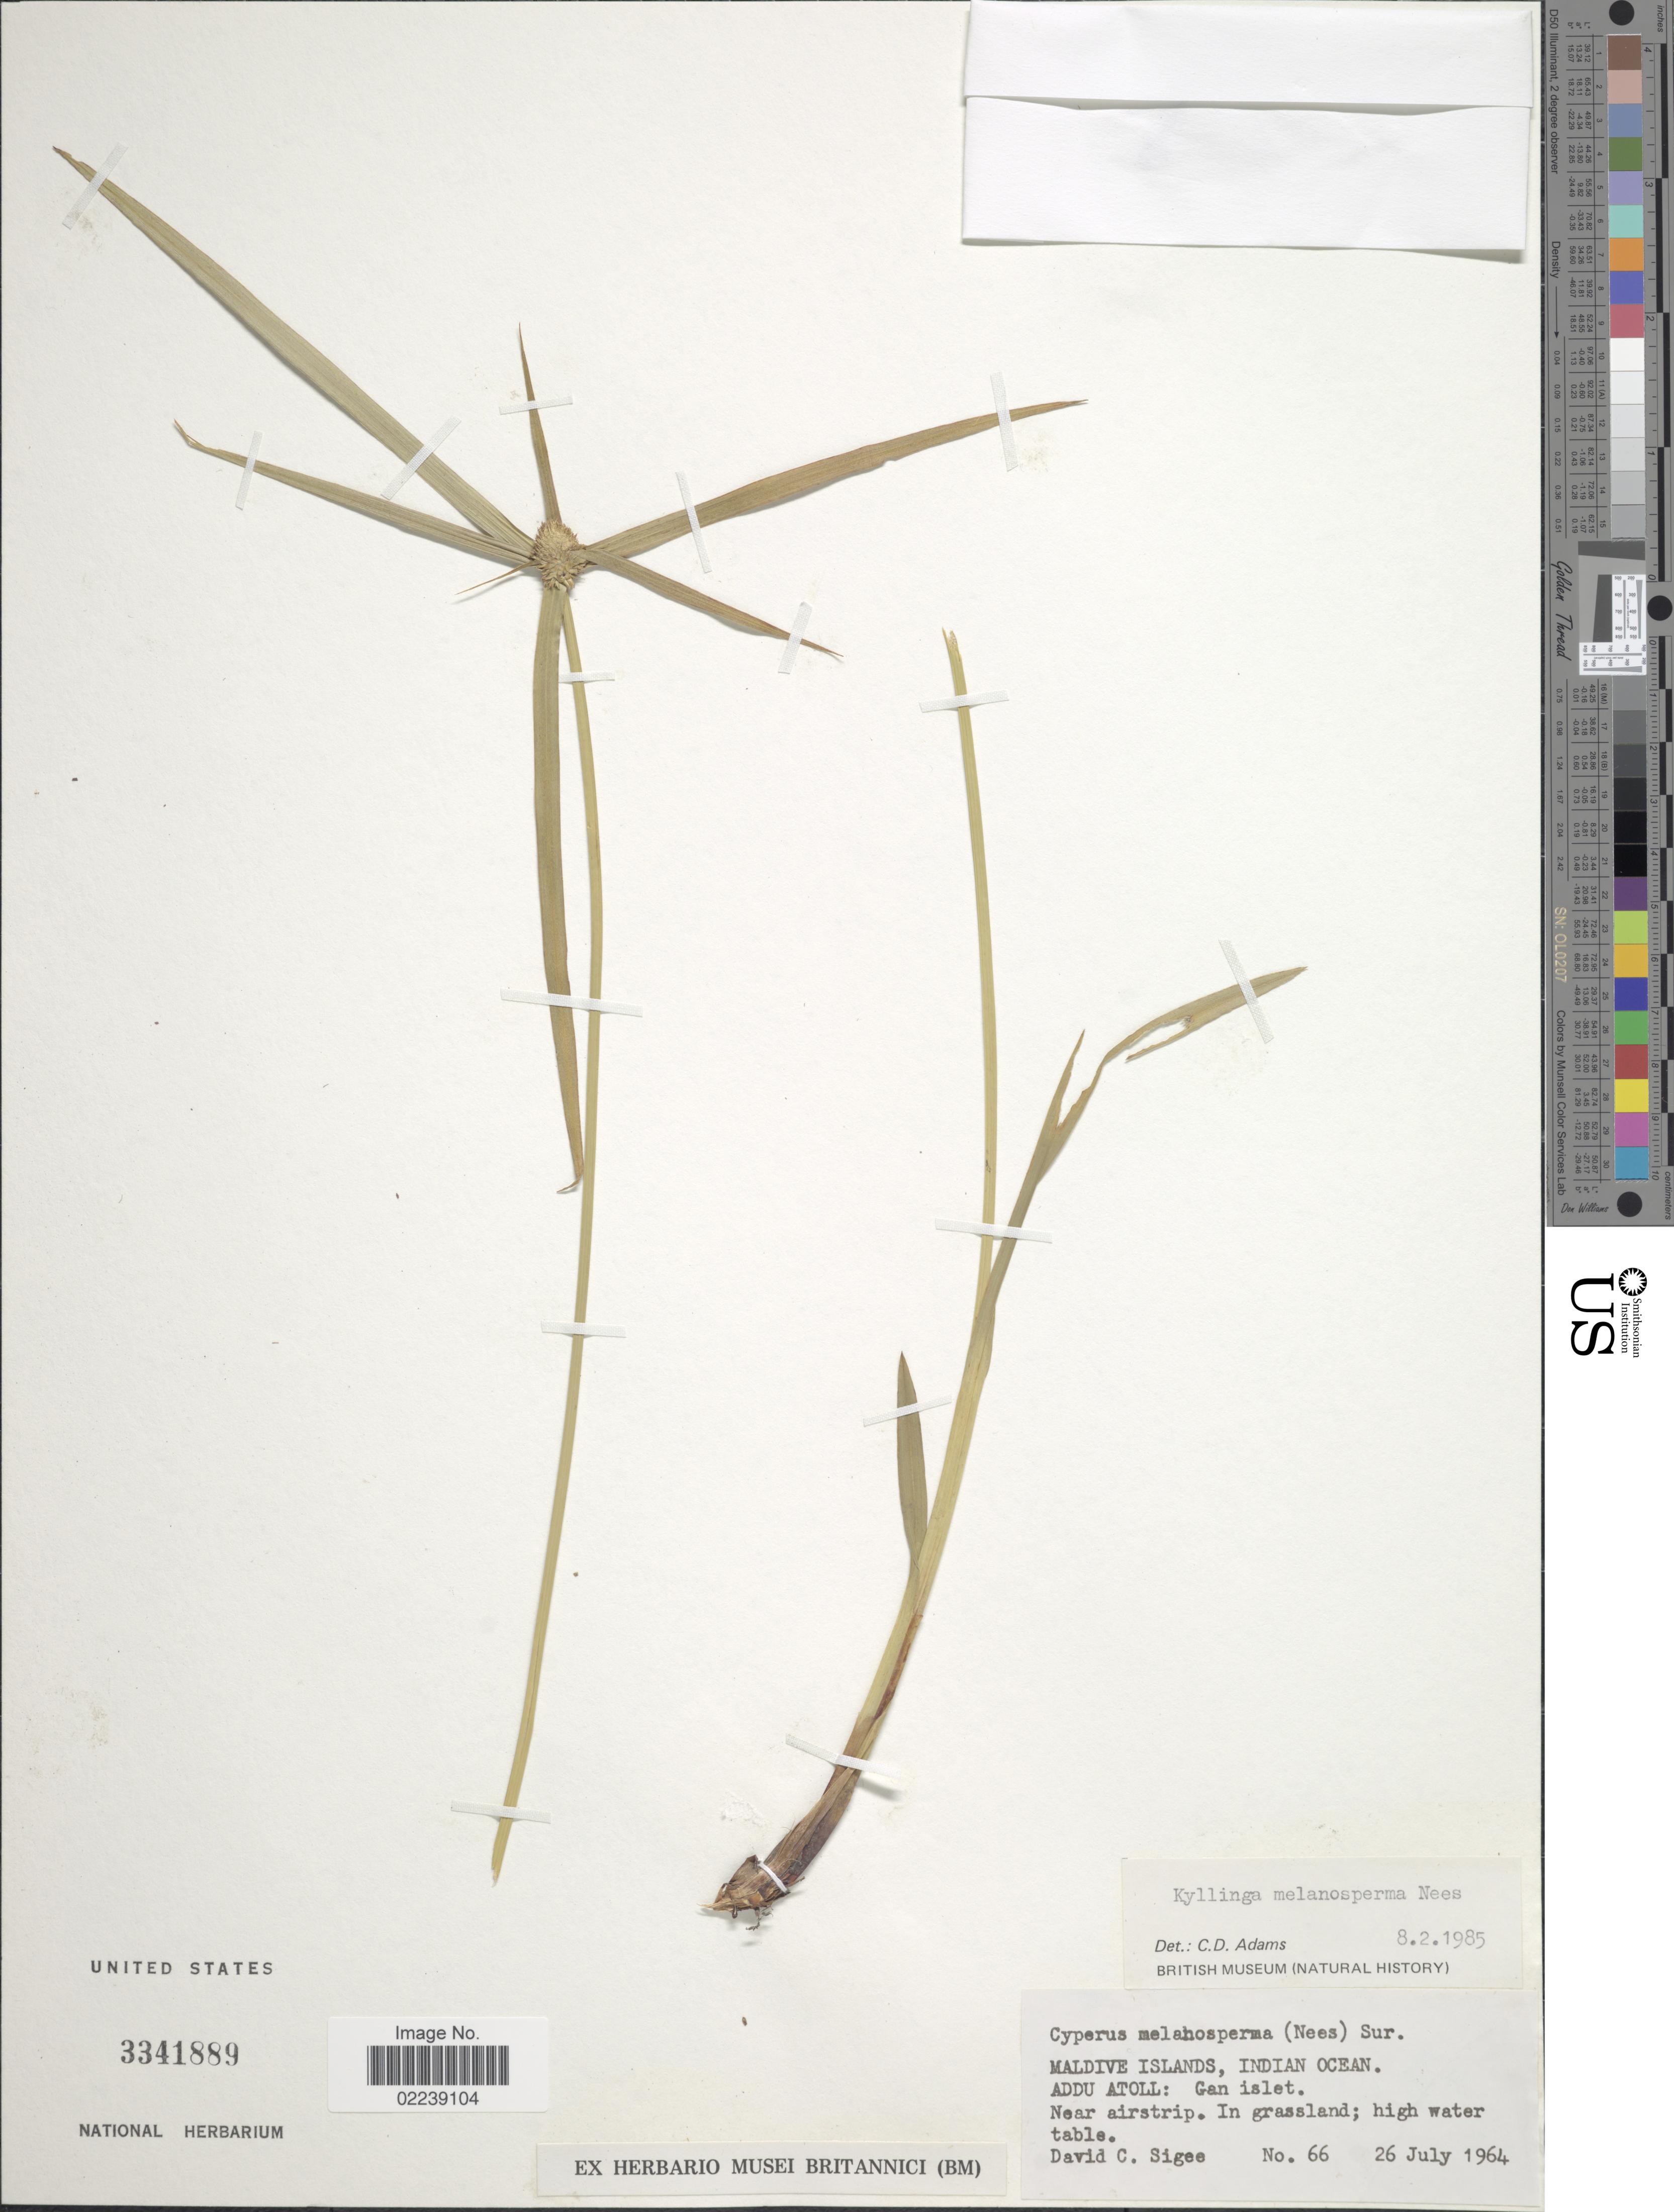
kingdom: Plantae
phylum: Tracheophyta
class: Liliopsida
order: Poales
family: Cyperaceae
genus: Cyperus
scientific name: Cyperus aromaticus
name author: (Ridl.) Mattf. & Kük.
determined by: Strong, M. T., (US), Smithsonian Institution - National Museum of Natural History (UNITED STATES)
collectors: D. C. Sigee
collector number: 66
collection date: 1964-07-26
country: Maldive Islands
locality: Indian Ocean. Addu Atoll: Gan islet, near airstrip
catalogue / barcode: US 3341889